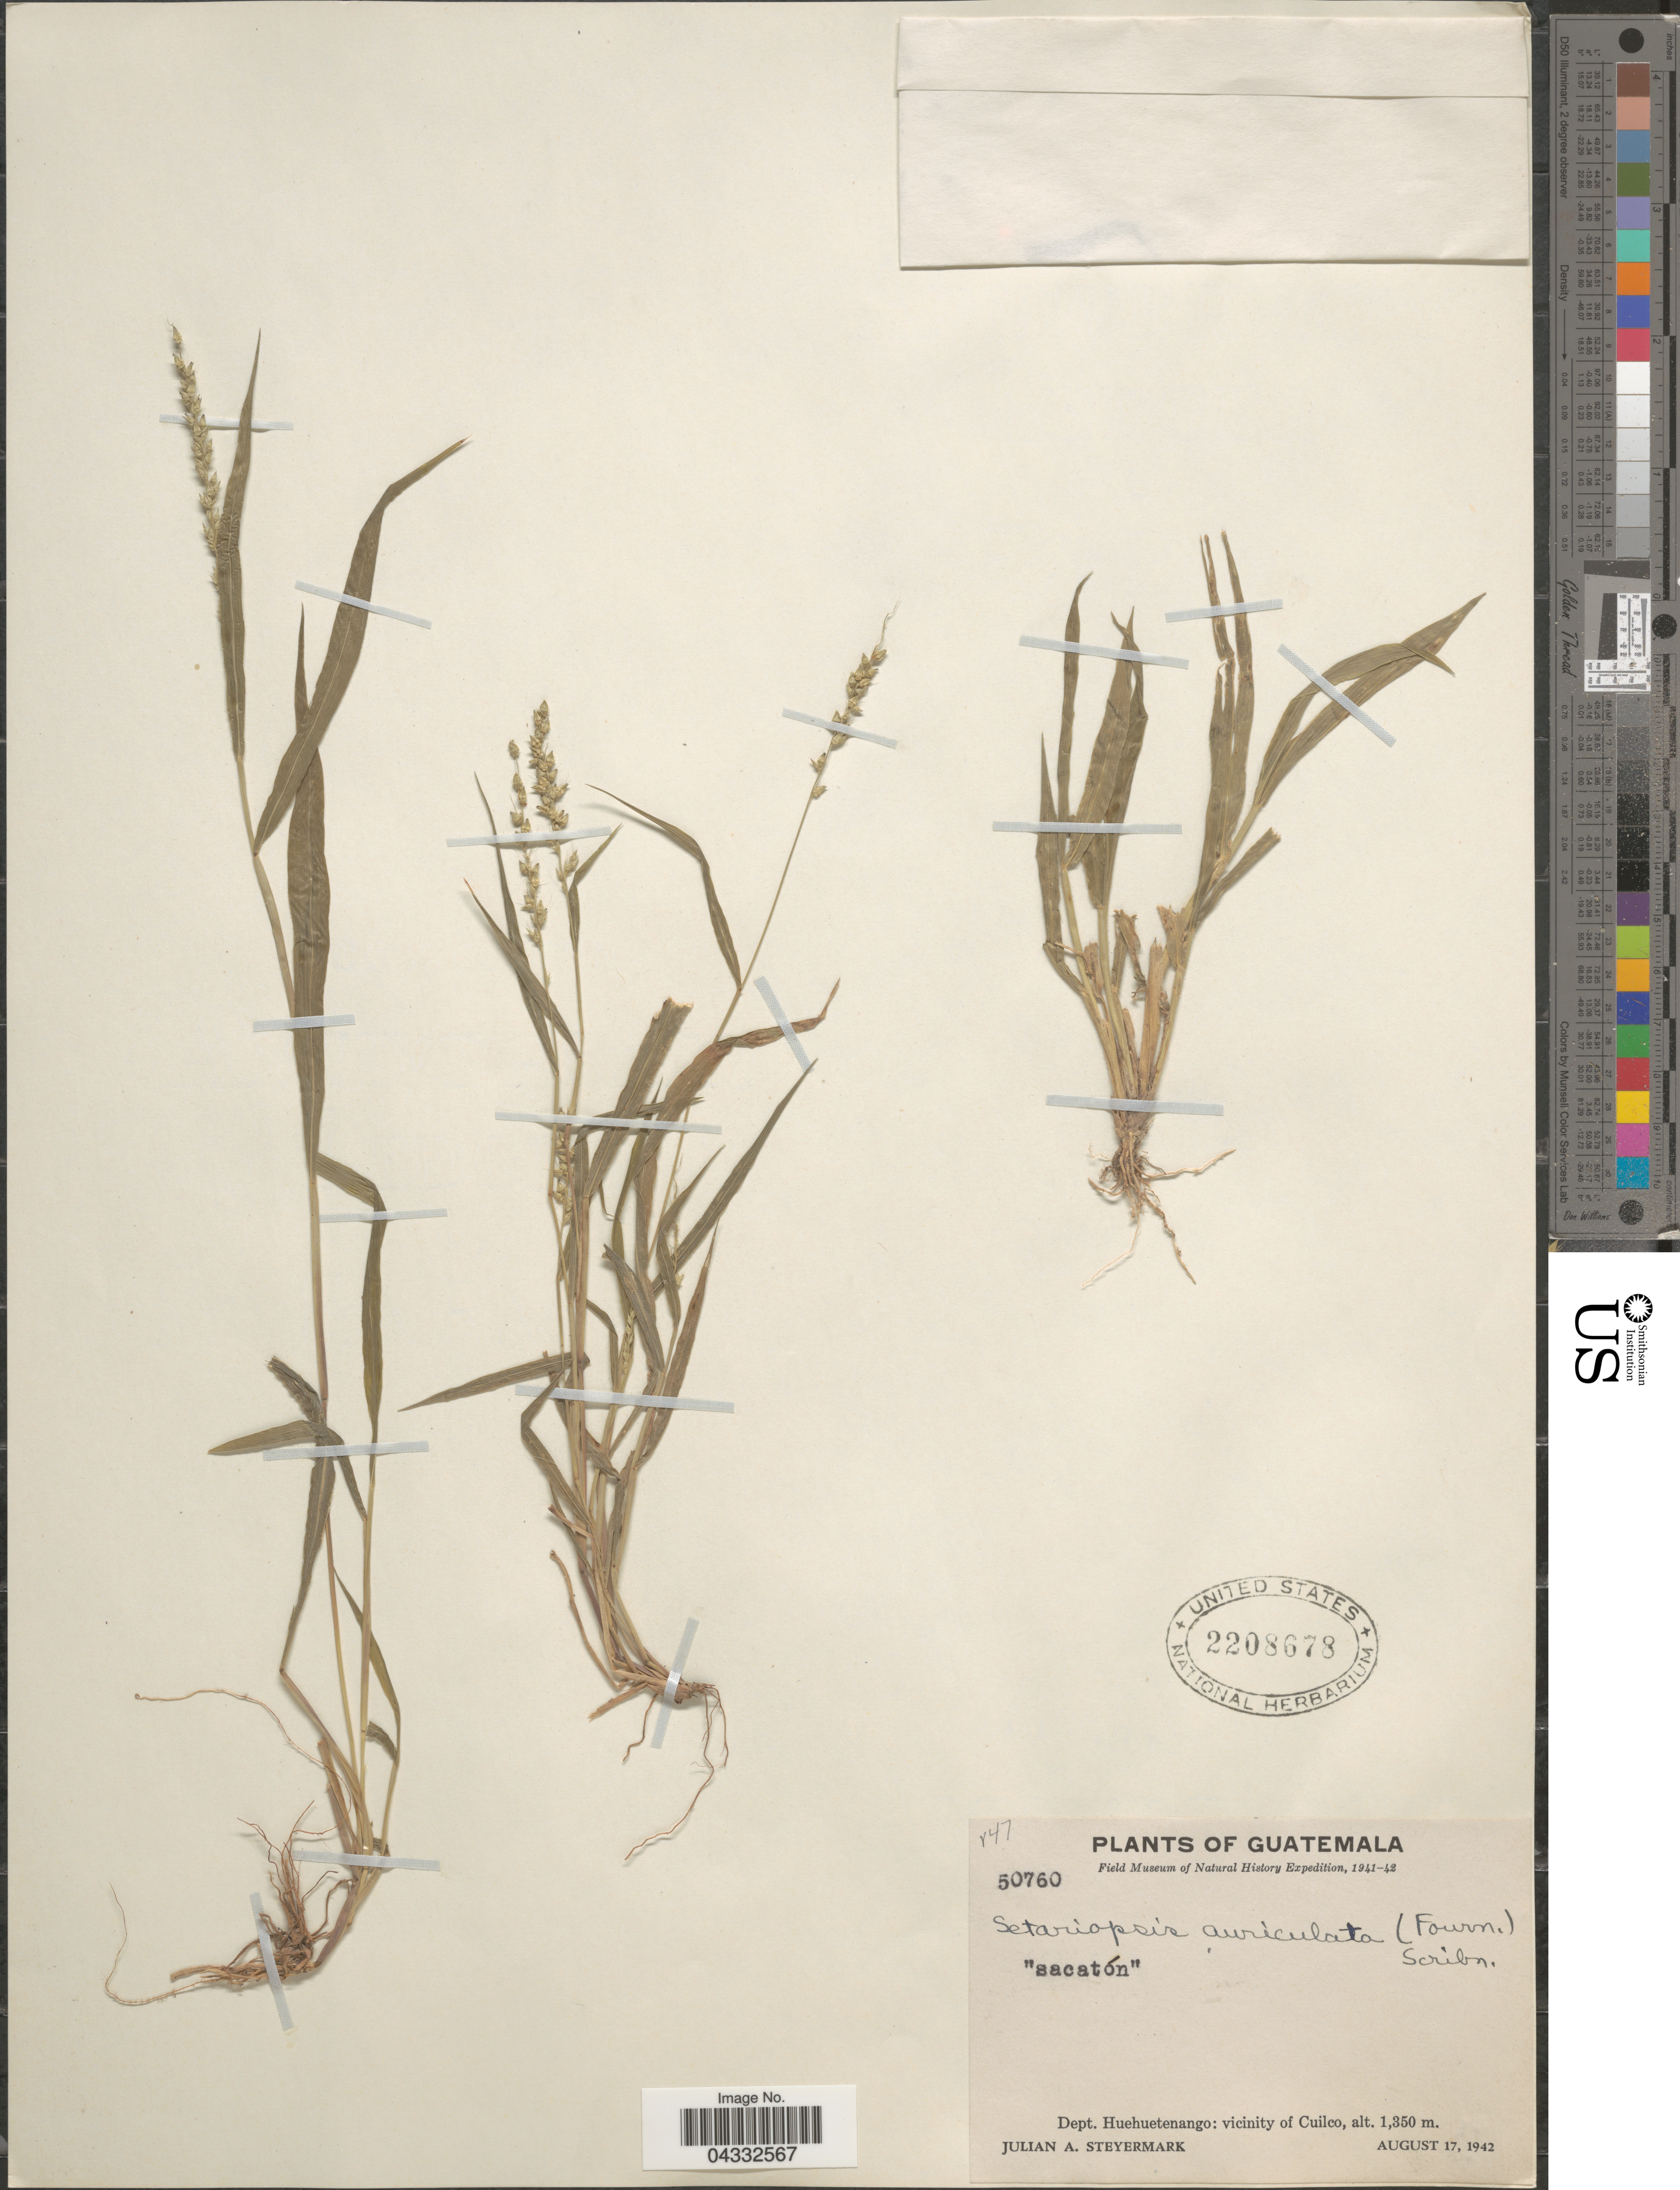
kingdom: Plantae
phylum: Tracheophyta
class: Liliopsida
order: Poales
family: Poaceae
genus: Setariopsis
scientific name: Setariopsis auriculata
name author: (E. Fourn.) Scribn.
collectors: J. Steyermark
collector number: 50760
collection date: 1942-08-17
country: Guatemala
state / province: Huehuetenango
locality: Field Museum of Natural History Expedition, 1941-42. Dept. Huehuetenango: vicinity of Cuilco.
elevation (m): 1350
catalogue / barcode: US 2208678